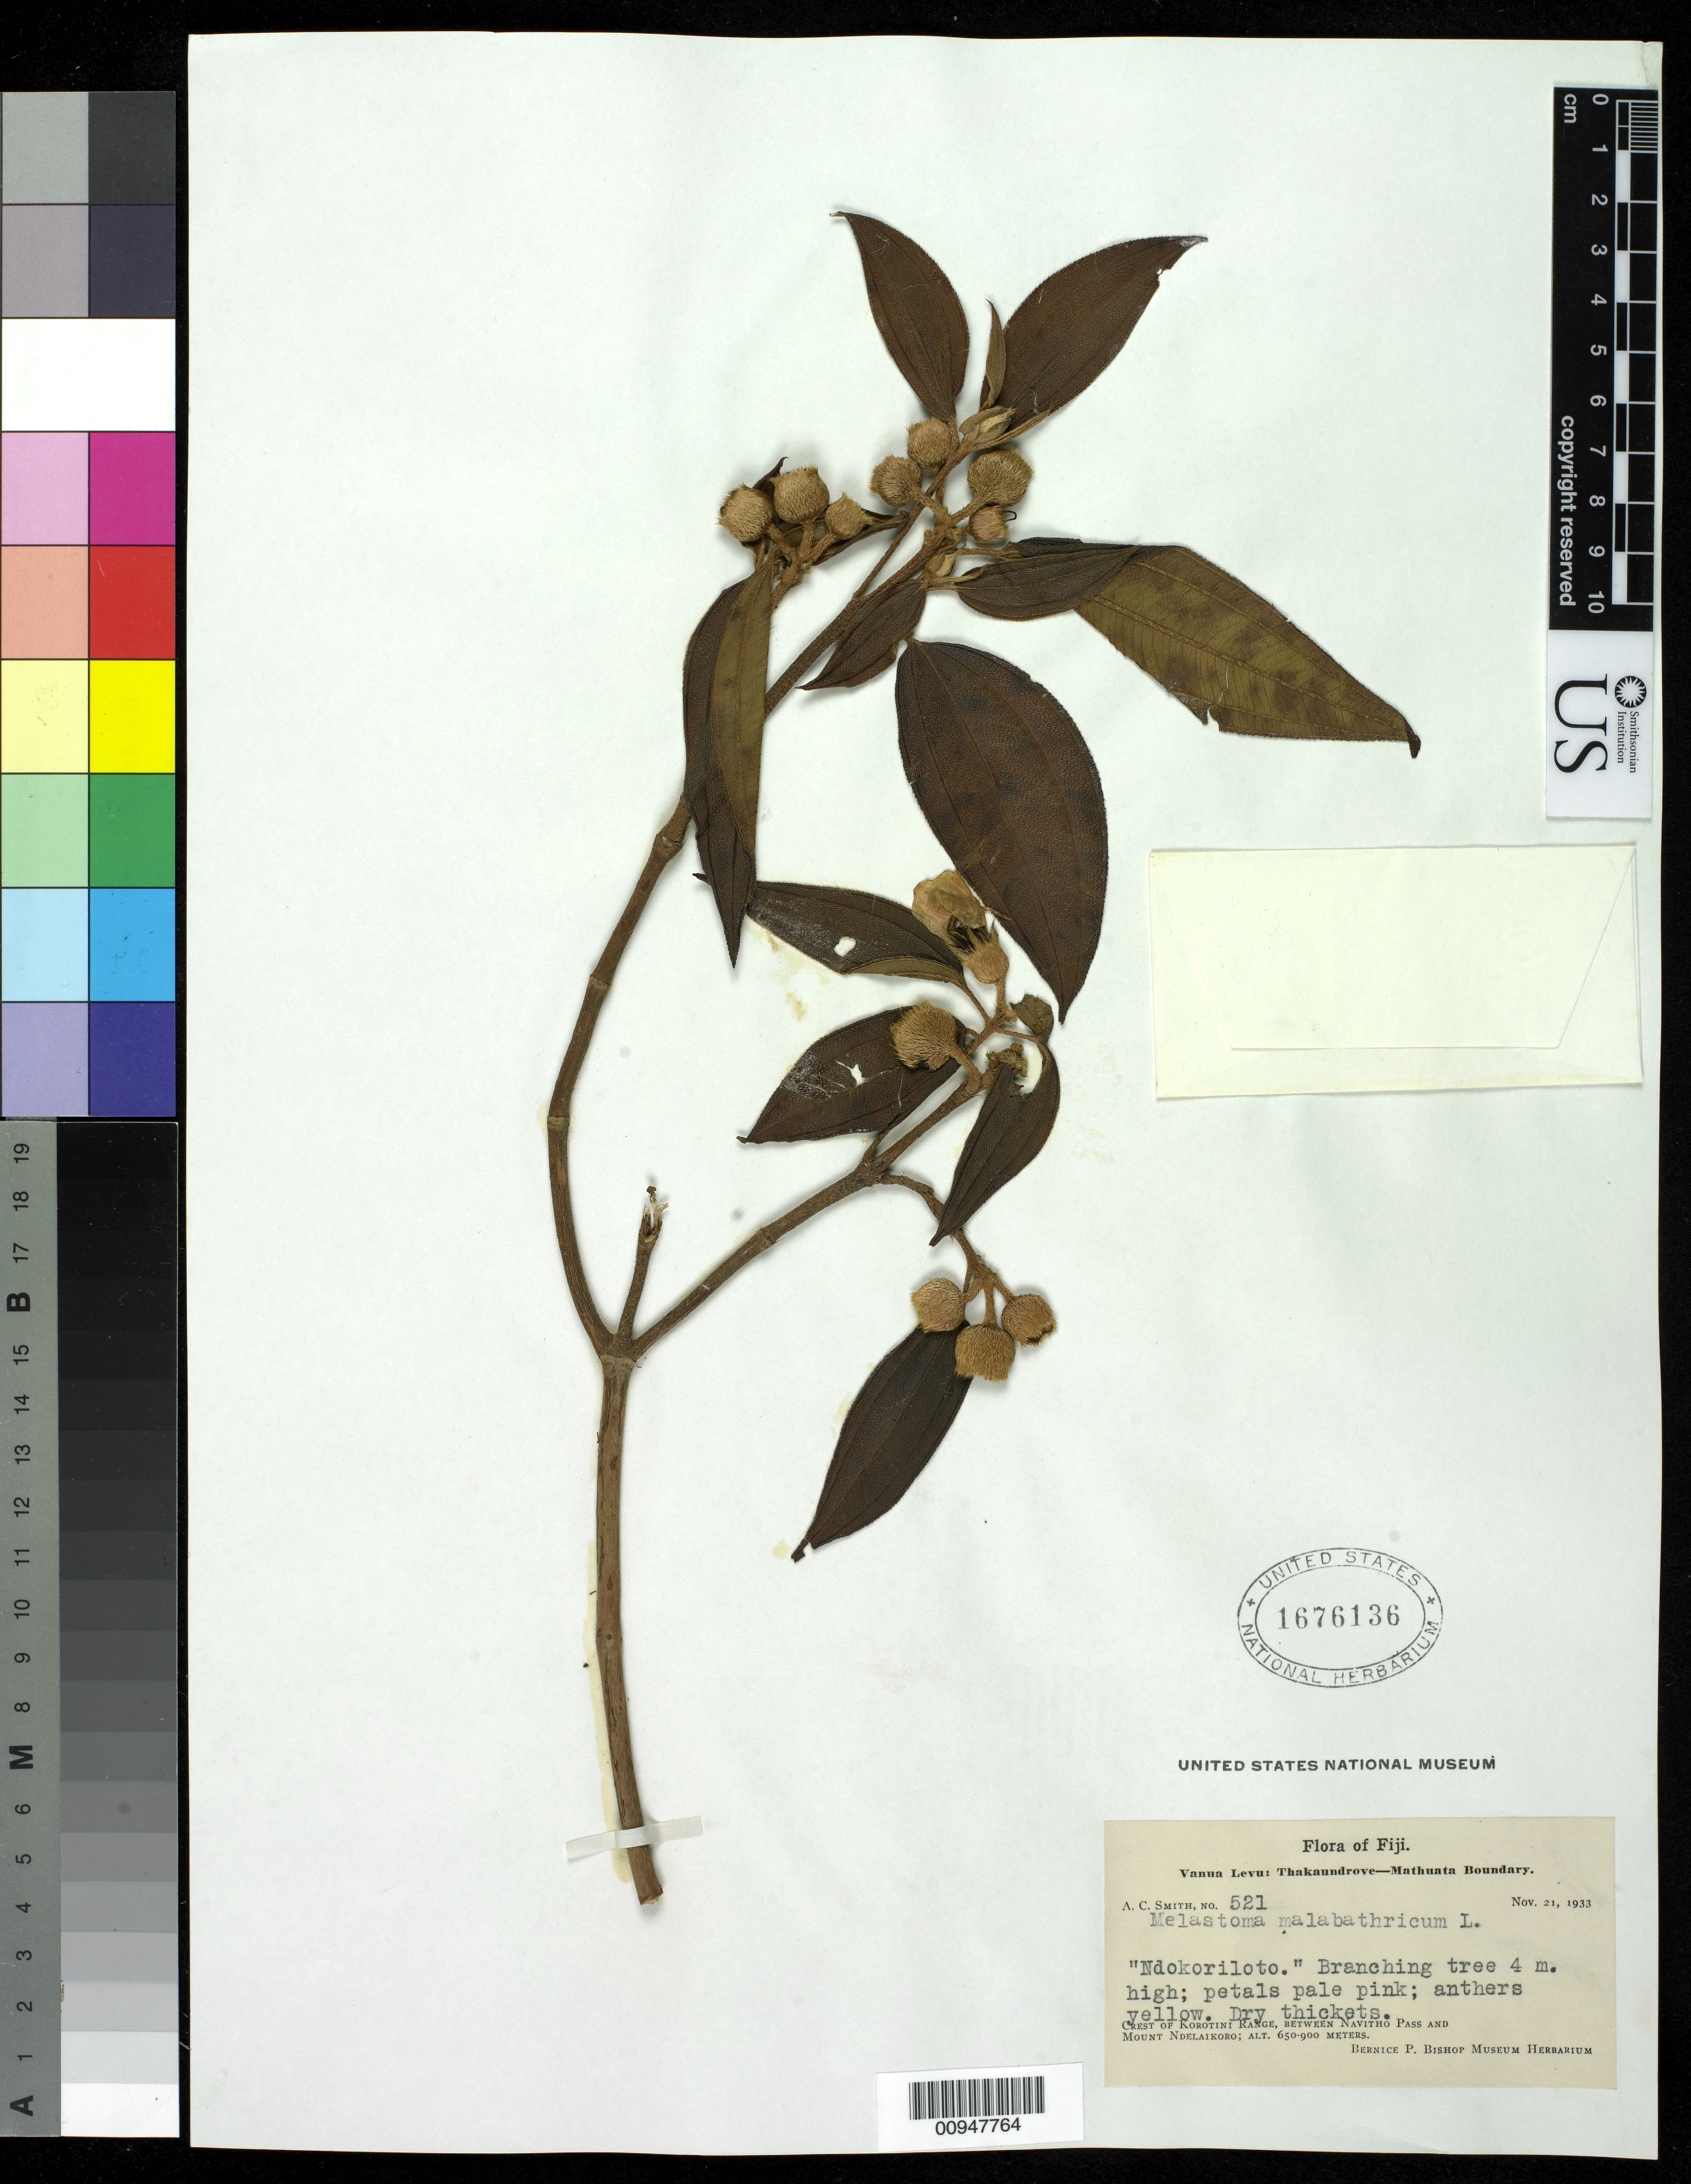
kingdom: Plantae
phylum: Tracheophyta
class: Magnoliopsida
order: Myrtales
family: Melastomataceae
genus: Melastoma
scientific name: Melastoma malabathricum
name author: L.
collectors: C. A. Smith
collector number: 521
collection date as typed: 21 Nov 1933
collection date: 1933-11-21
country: Fiji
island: Vanua Levu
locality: Crest of Korotini Range, bet. navitho Pass and Mount Ndelaikoro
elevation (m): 650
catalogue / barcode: US 1676136